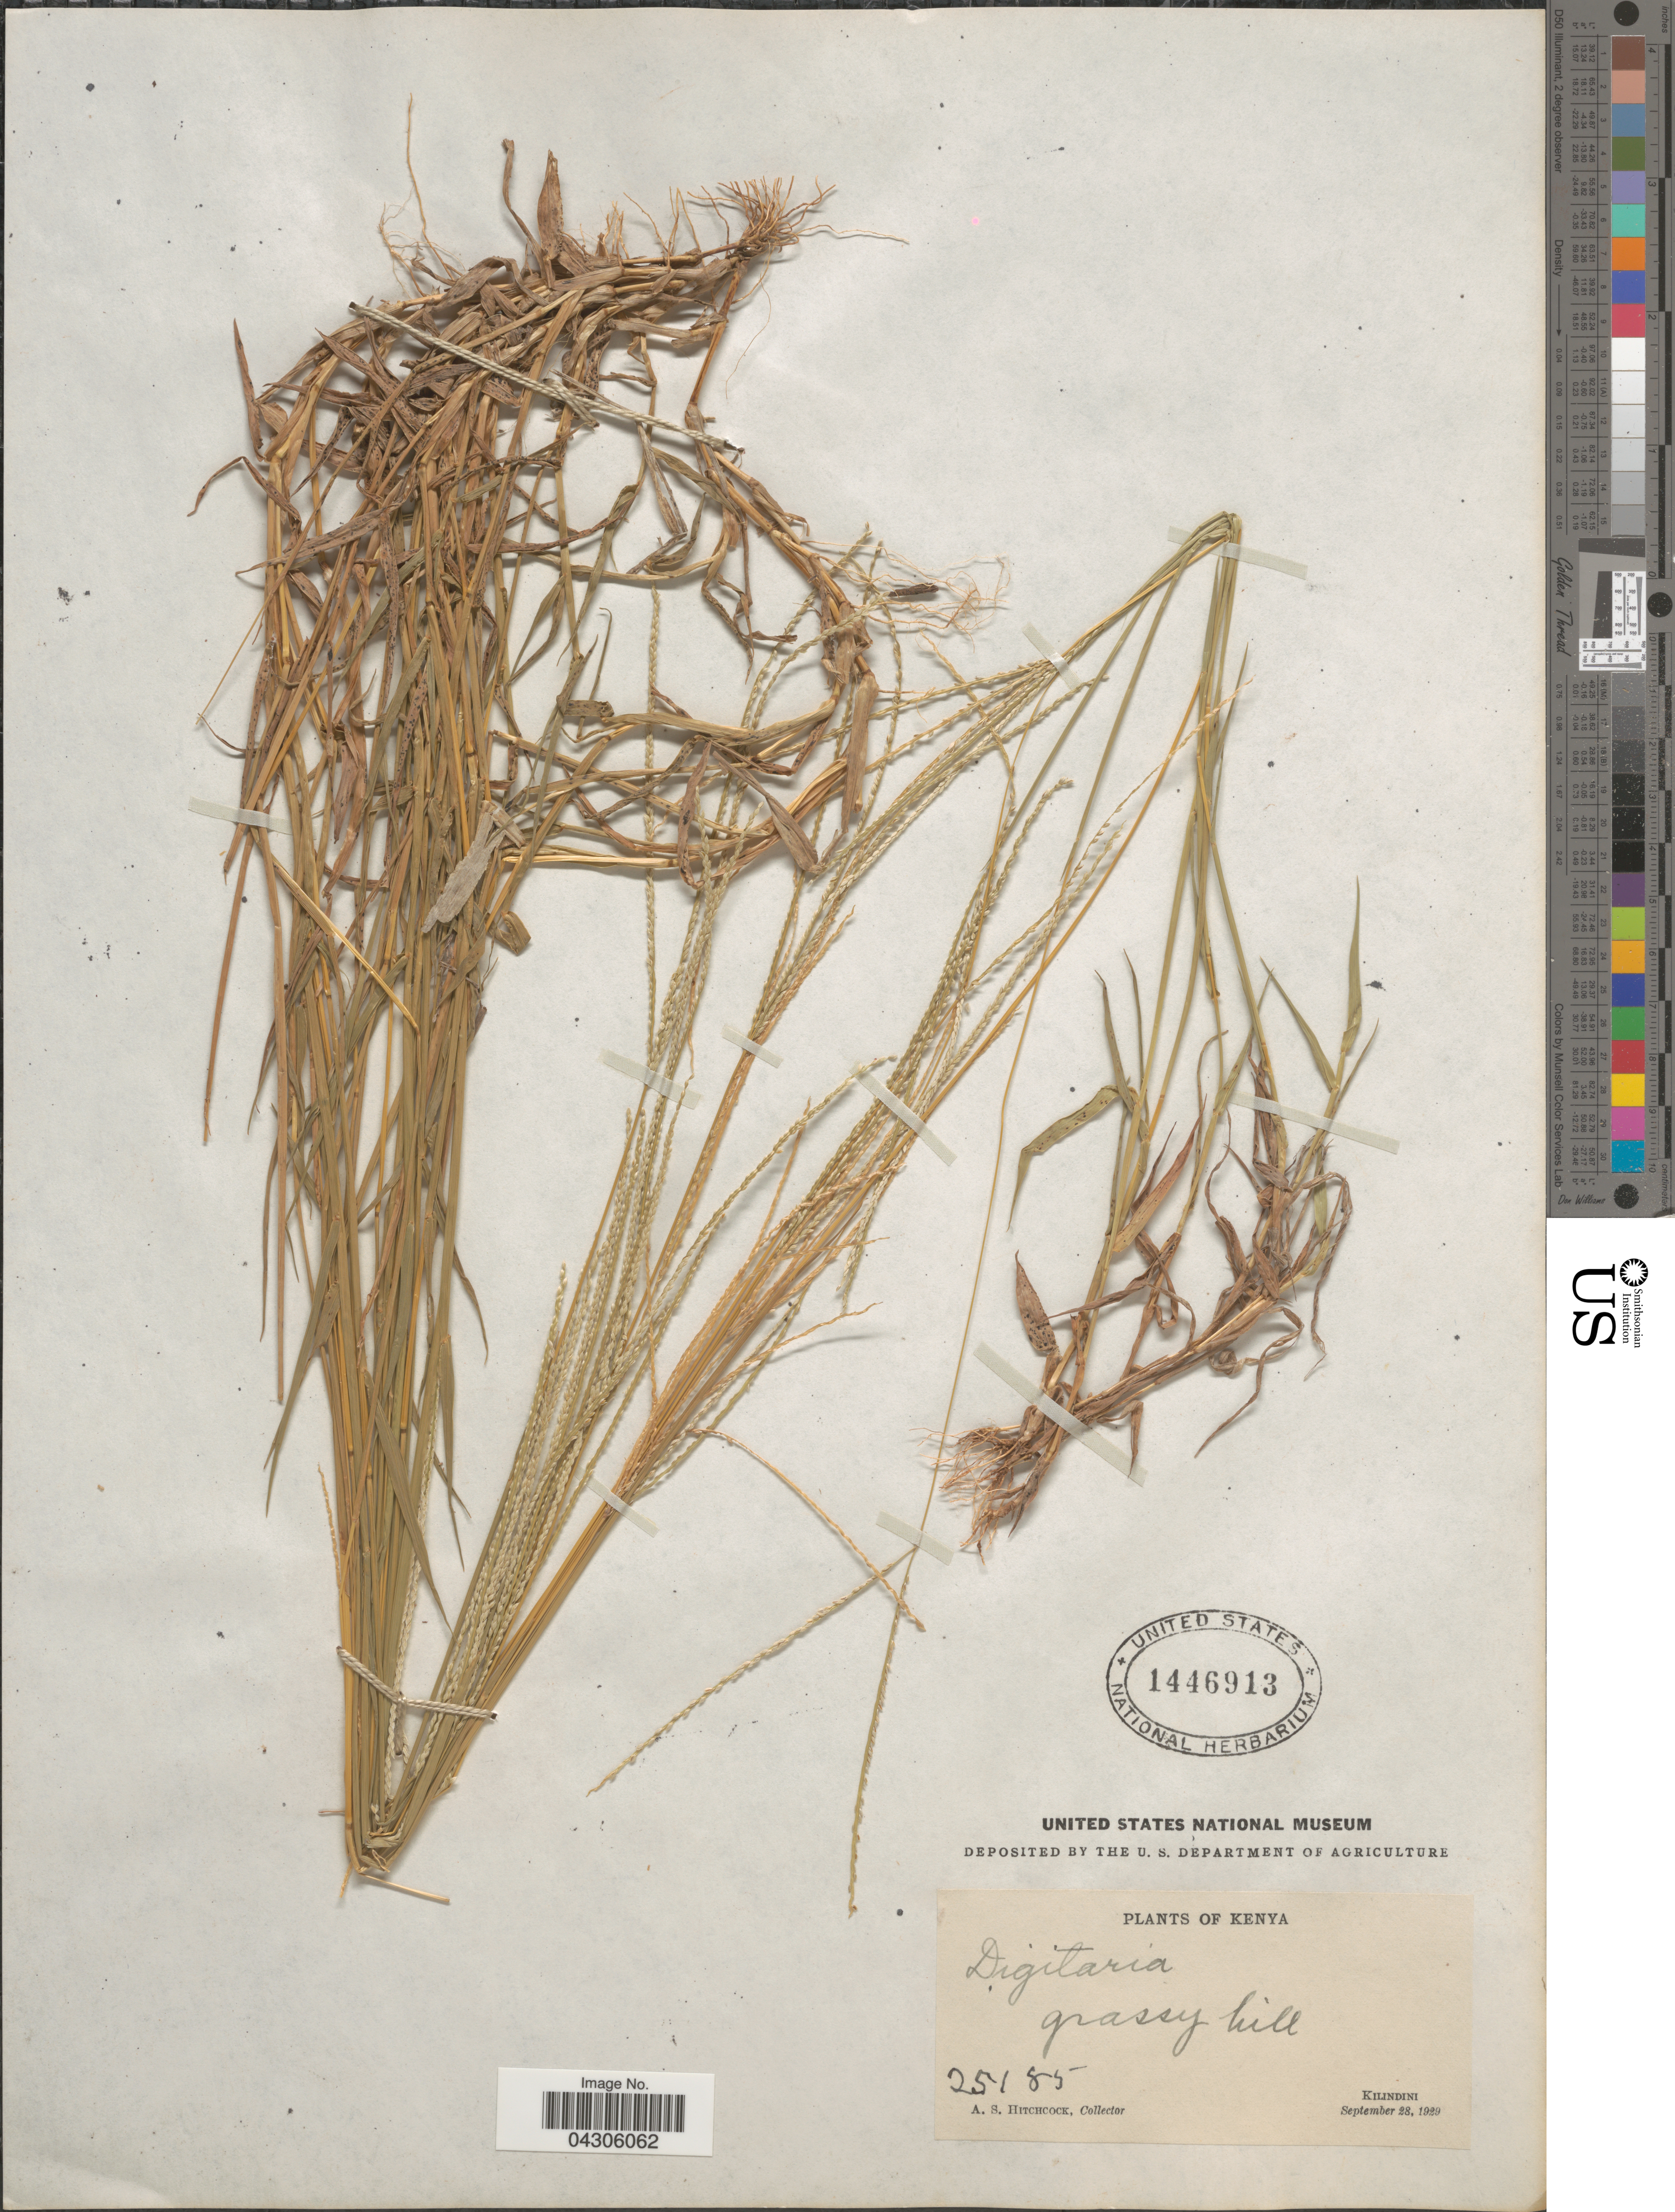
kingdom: Plantae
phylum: Tracheophyta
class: Liliopsida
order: Poales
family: Poaceae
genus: Digitaria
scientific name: Digitaria sp.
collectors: A. S. Hitchcock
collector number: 25185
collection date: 1929-09-28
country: Kenya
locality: Grassy hill. Kilindini.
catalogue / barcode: US 1446913